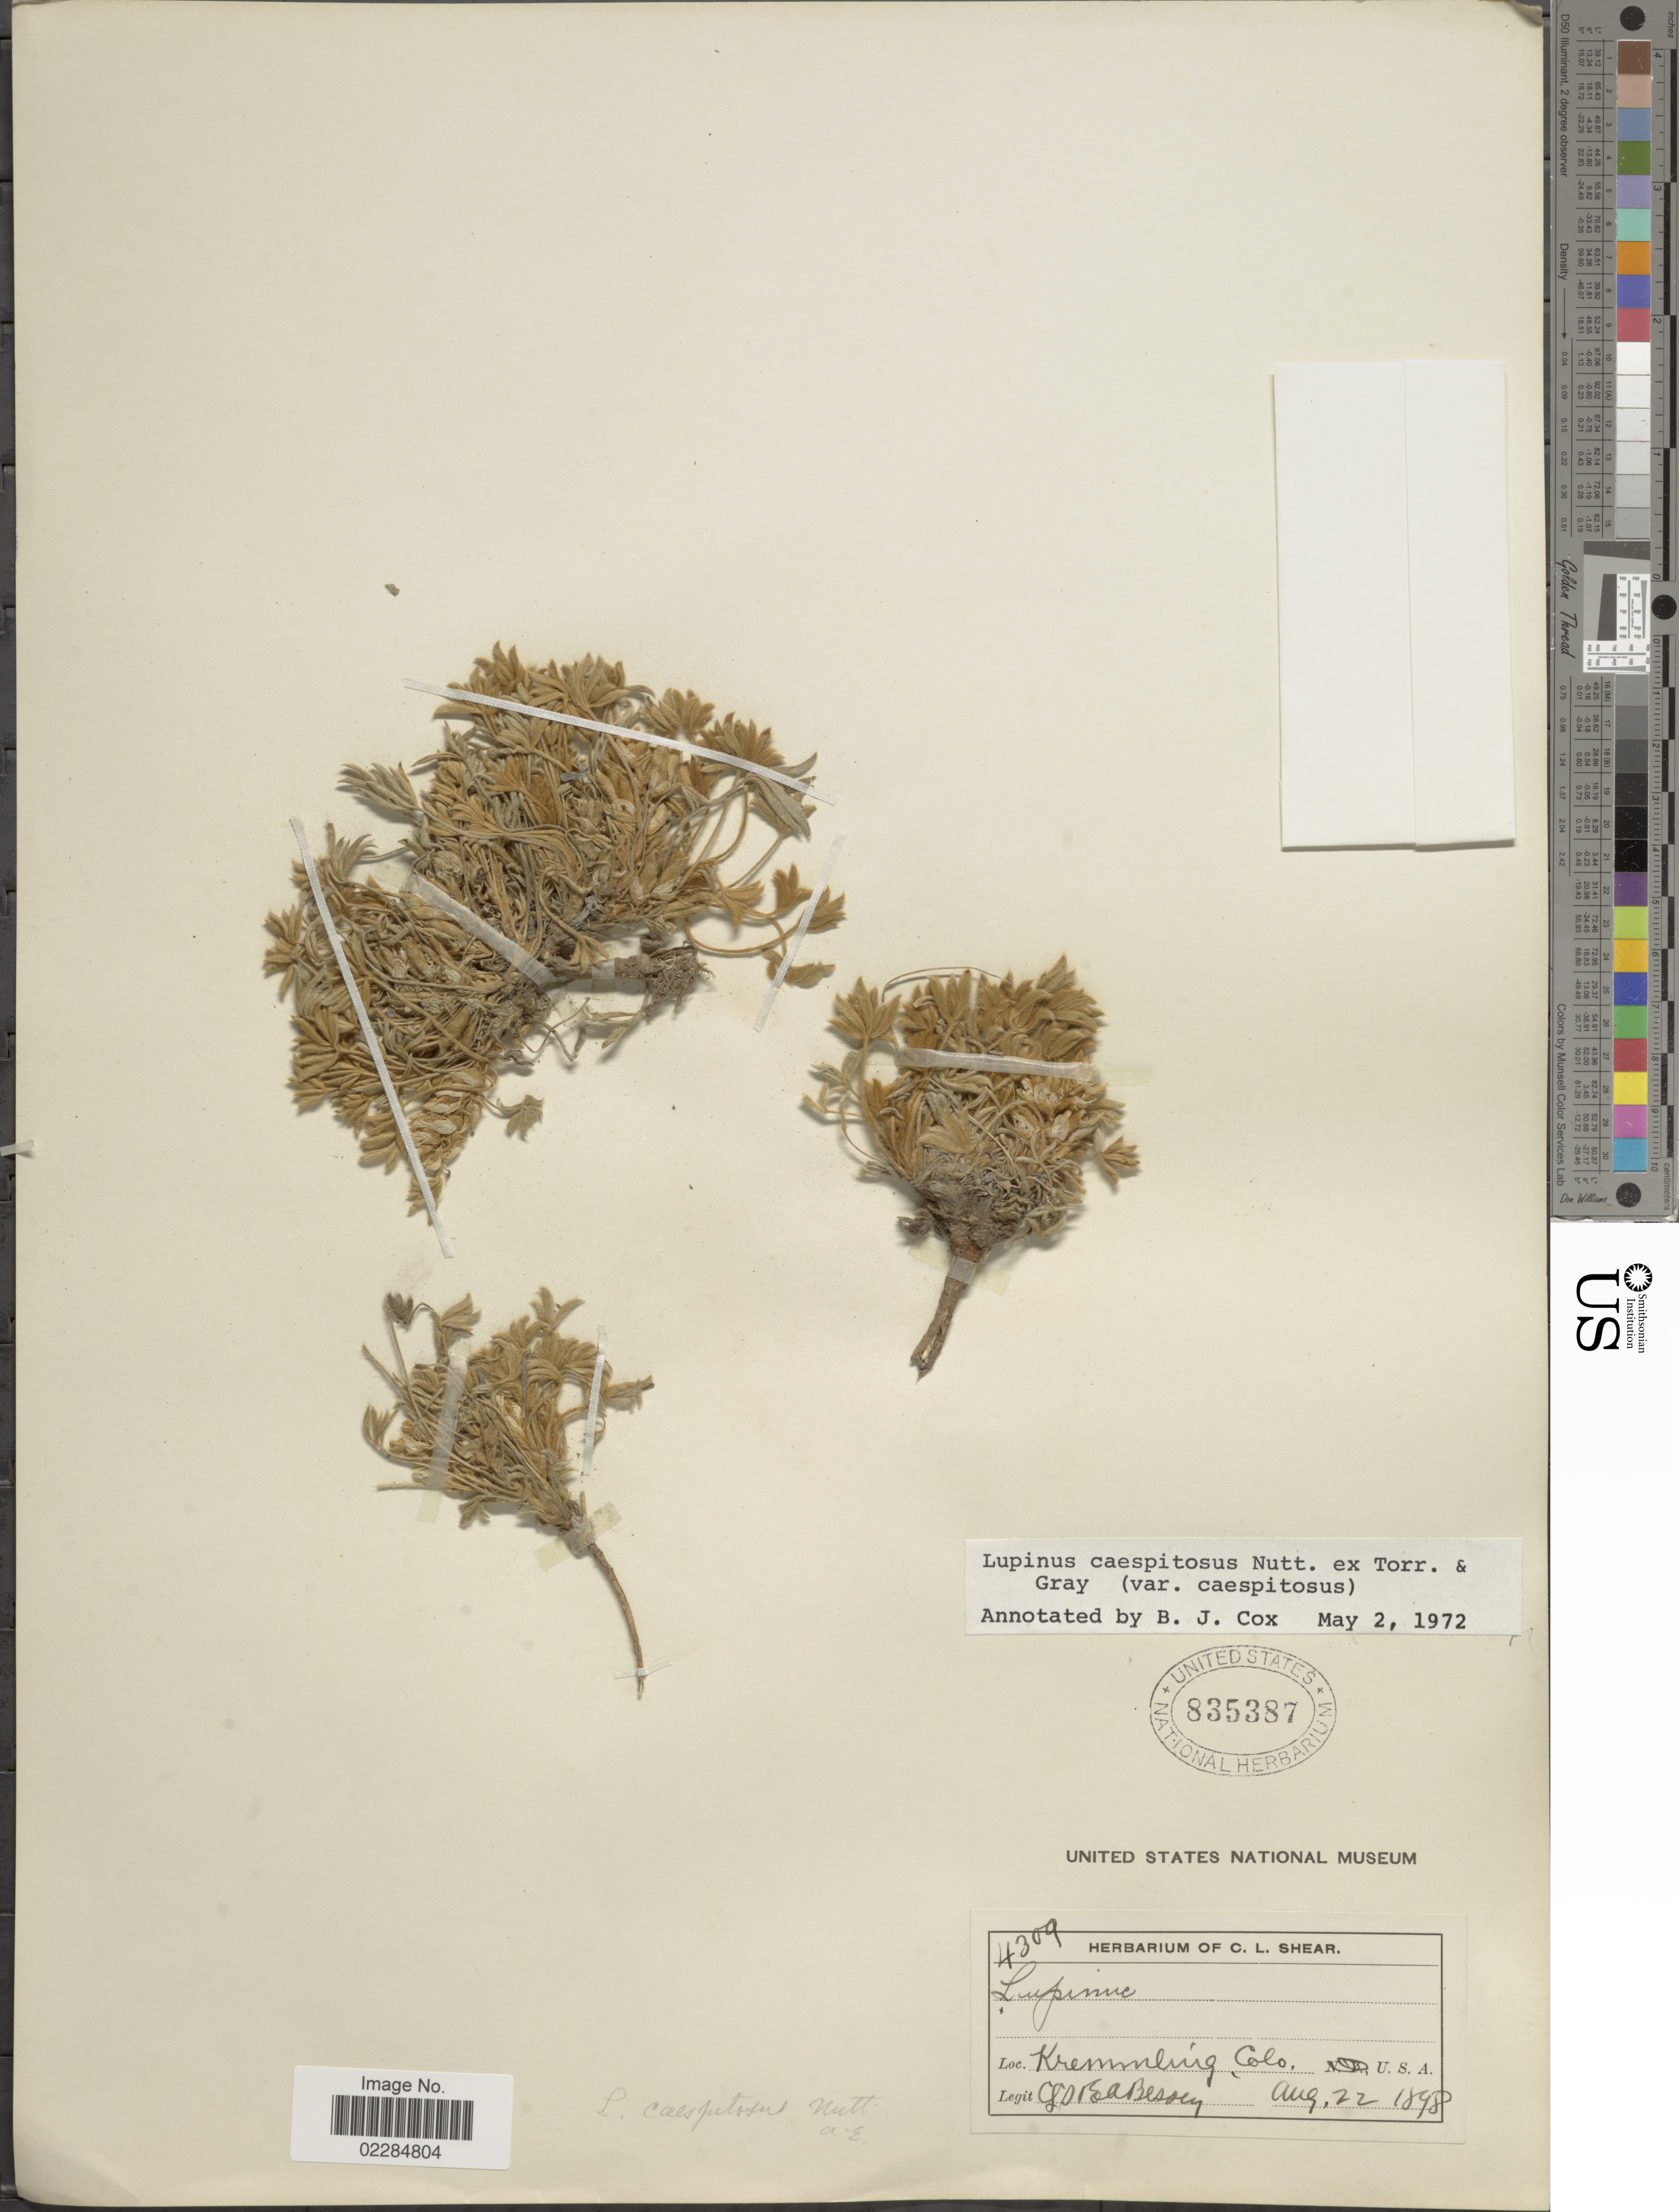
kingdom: Plantae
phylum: Tracheophyta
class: Magnoliopsida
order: Fabales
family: Fabaceae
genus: Lupinus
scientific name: Lupinus caespitosus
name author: Nutt.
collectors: C. L. Shear & E. A. Bessey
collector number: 4309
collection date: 1898-08-22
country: United States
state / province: Colorado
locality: Kremmling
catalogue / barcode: US 835387